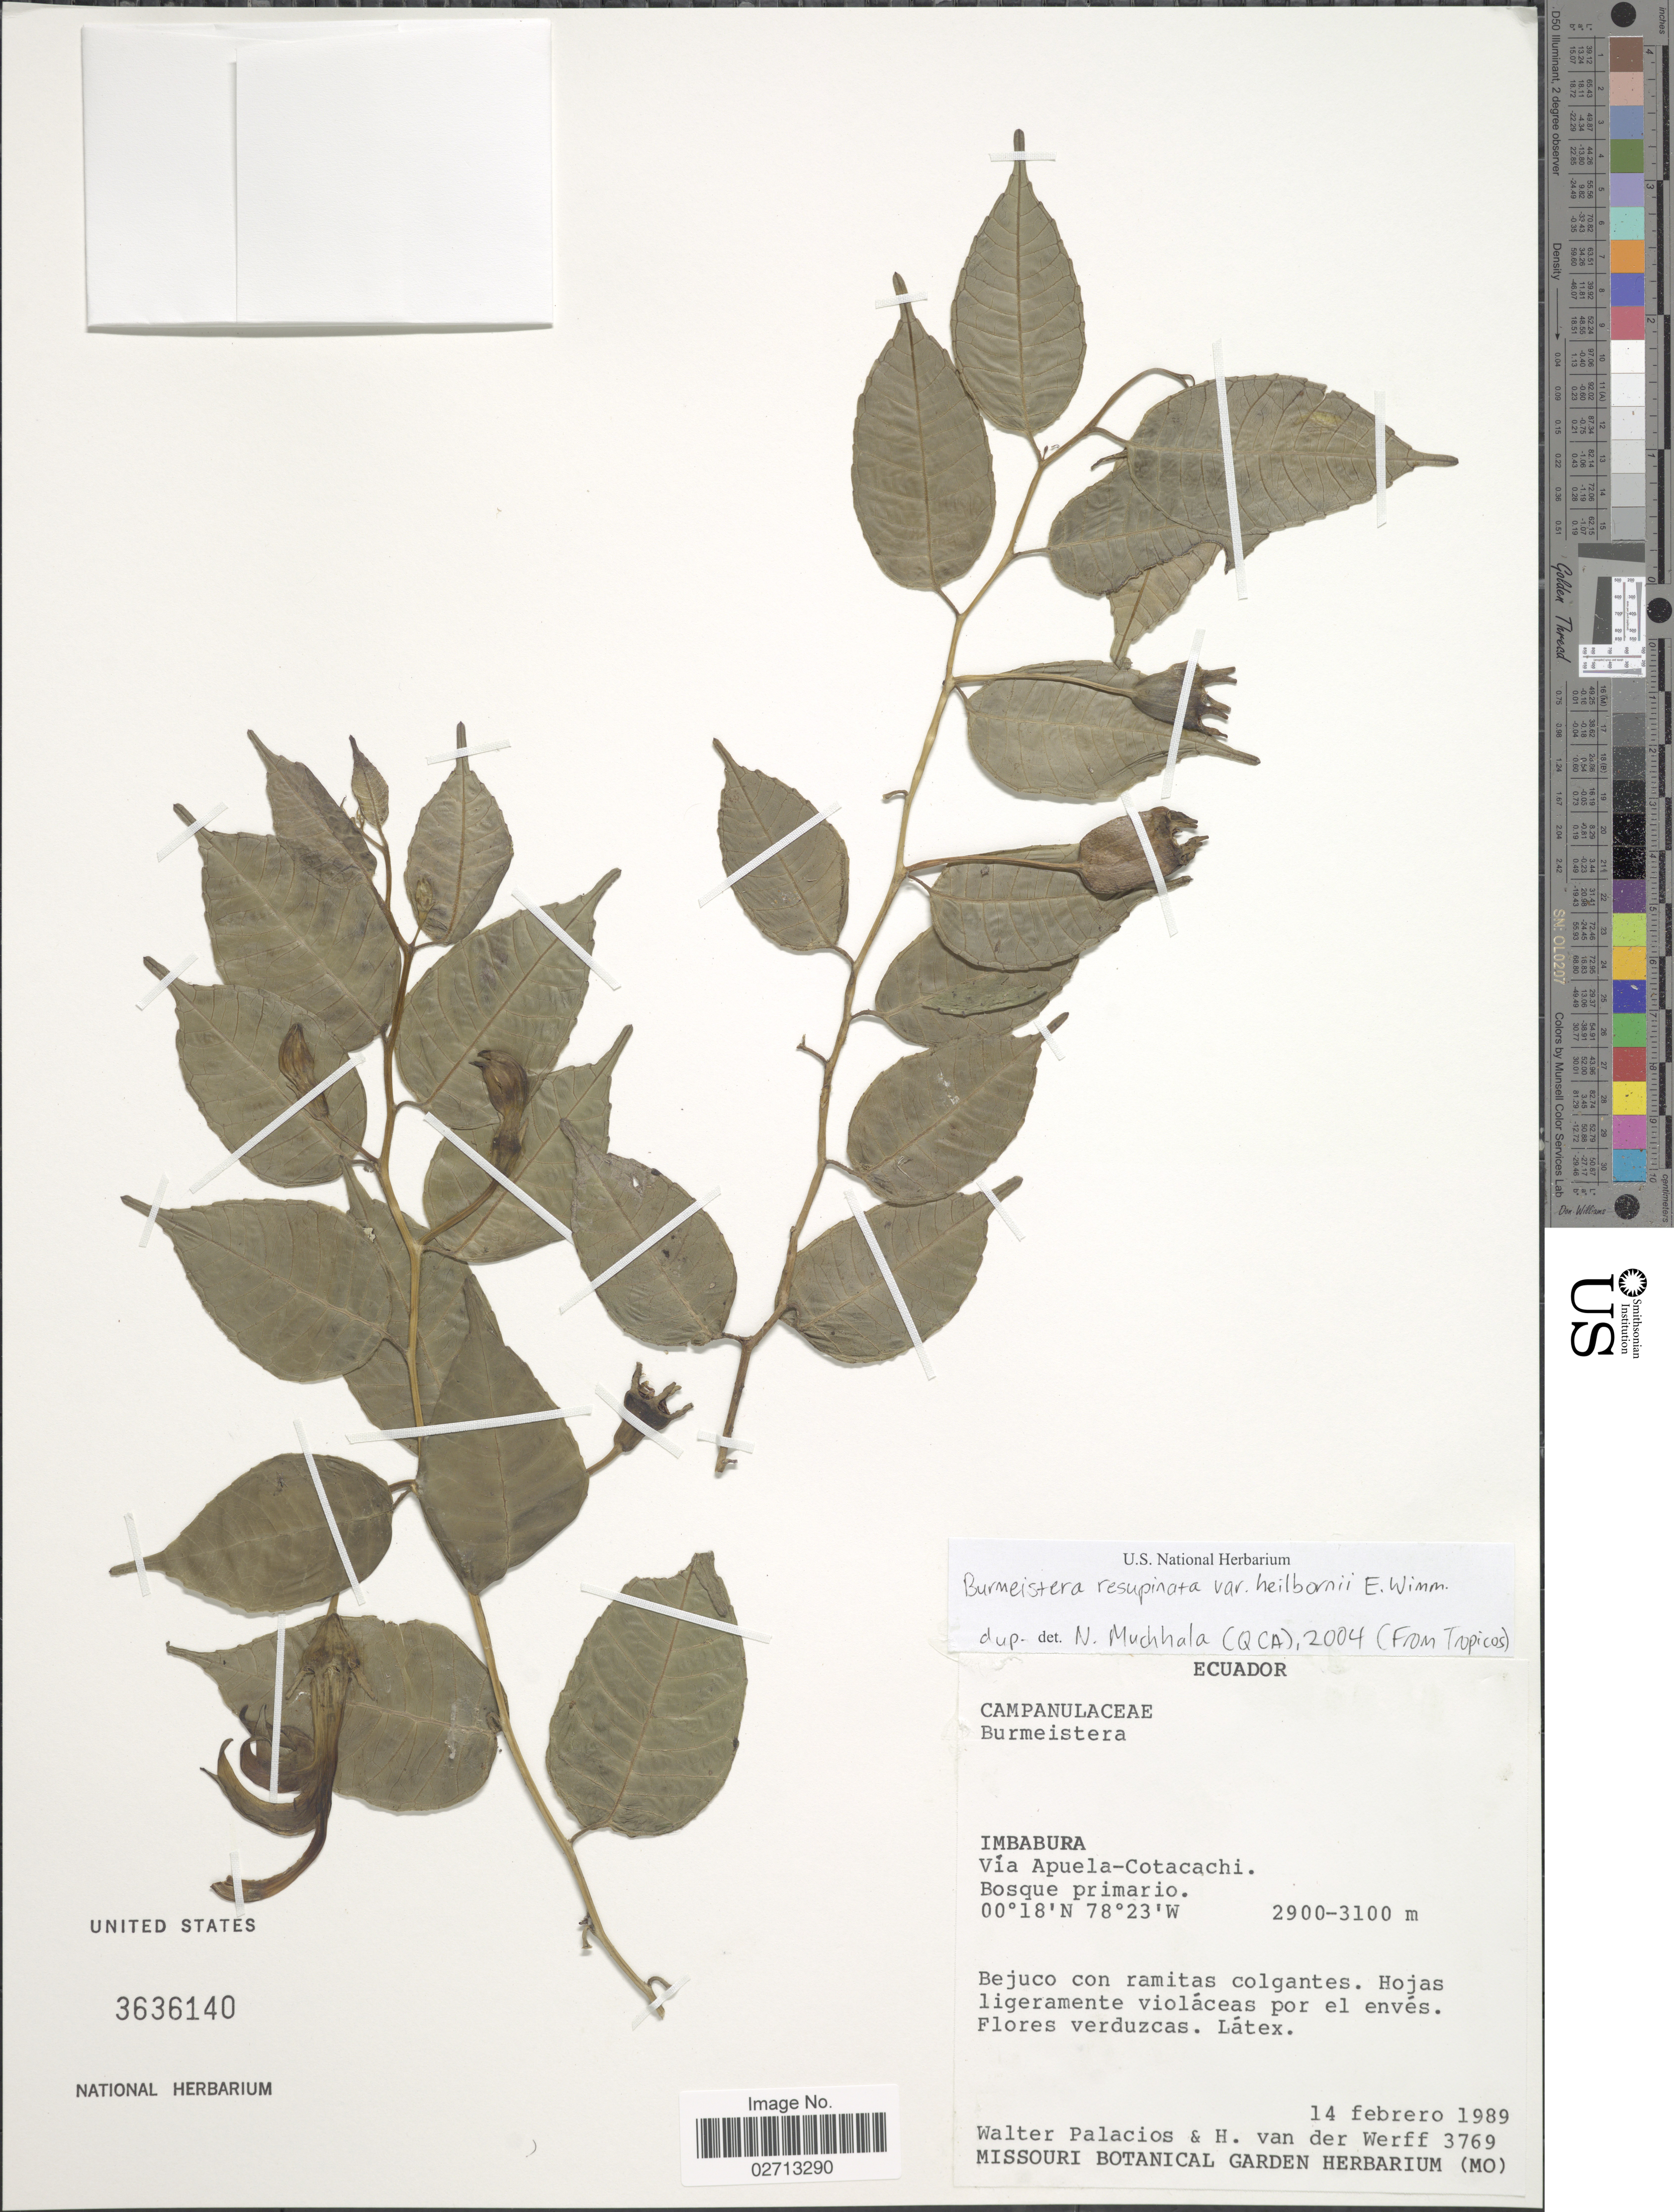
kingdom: Plantae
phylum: Tracheophyta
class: Magnoliopsida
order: Asterales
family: Campanulaceae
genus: Burmeistera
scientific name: Burmeistera resupinata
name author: Zahlbr.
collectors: W. Palacios & H. van der Werff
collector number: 3769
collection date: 1989-02-14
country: Ecuador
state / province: Imbabura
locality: Vía Apuela-Cotacachi.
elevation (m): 2900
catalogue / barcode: US 3636140